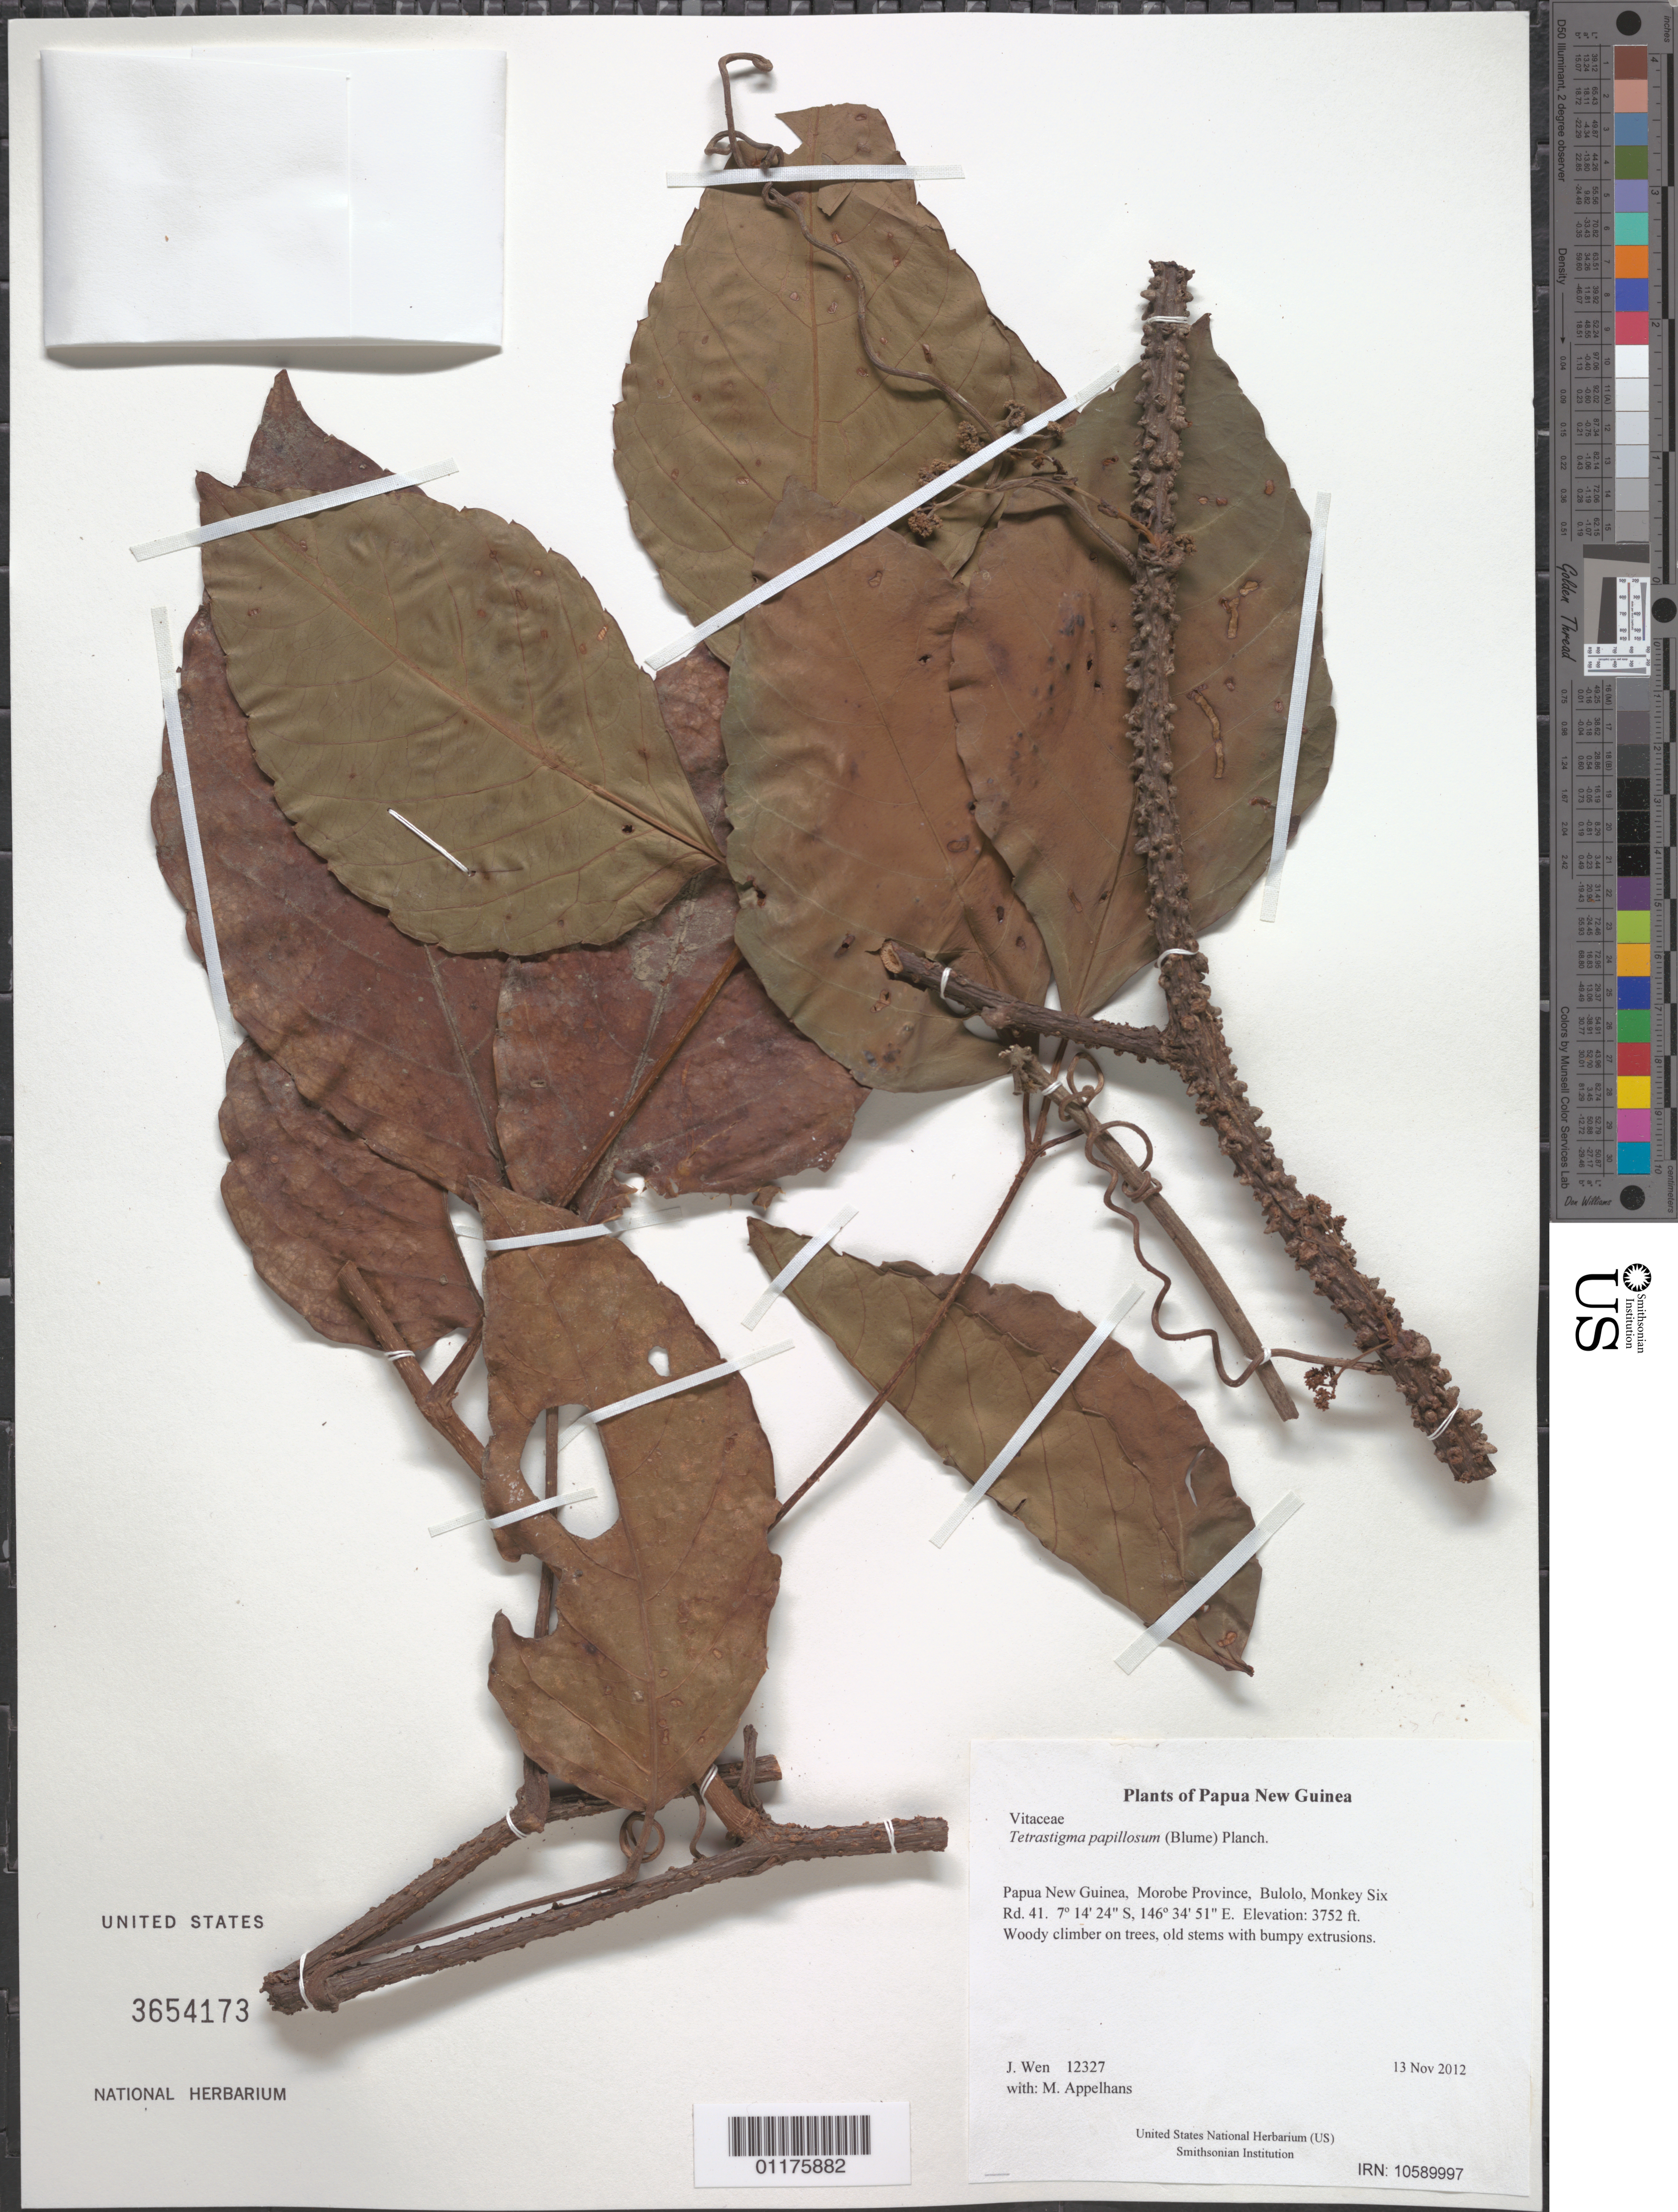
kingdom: Plantae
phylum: Tracheophyta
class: Magnoliopsida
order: Vitales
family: Vitaceae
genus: Tetrastigma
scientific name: Tetrastigma papillosum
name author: (Blume) Planch.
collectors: M. Appelhans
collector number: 12327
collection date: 2012-11-13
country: Papua New Guinea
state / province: Morobe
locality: Bulolo, Monkey Six Rd. 41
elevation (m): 1144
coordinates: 07 14.407 S, 146 34.852 E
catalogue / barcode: US 3654173